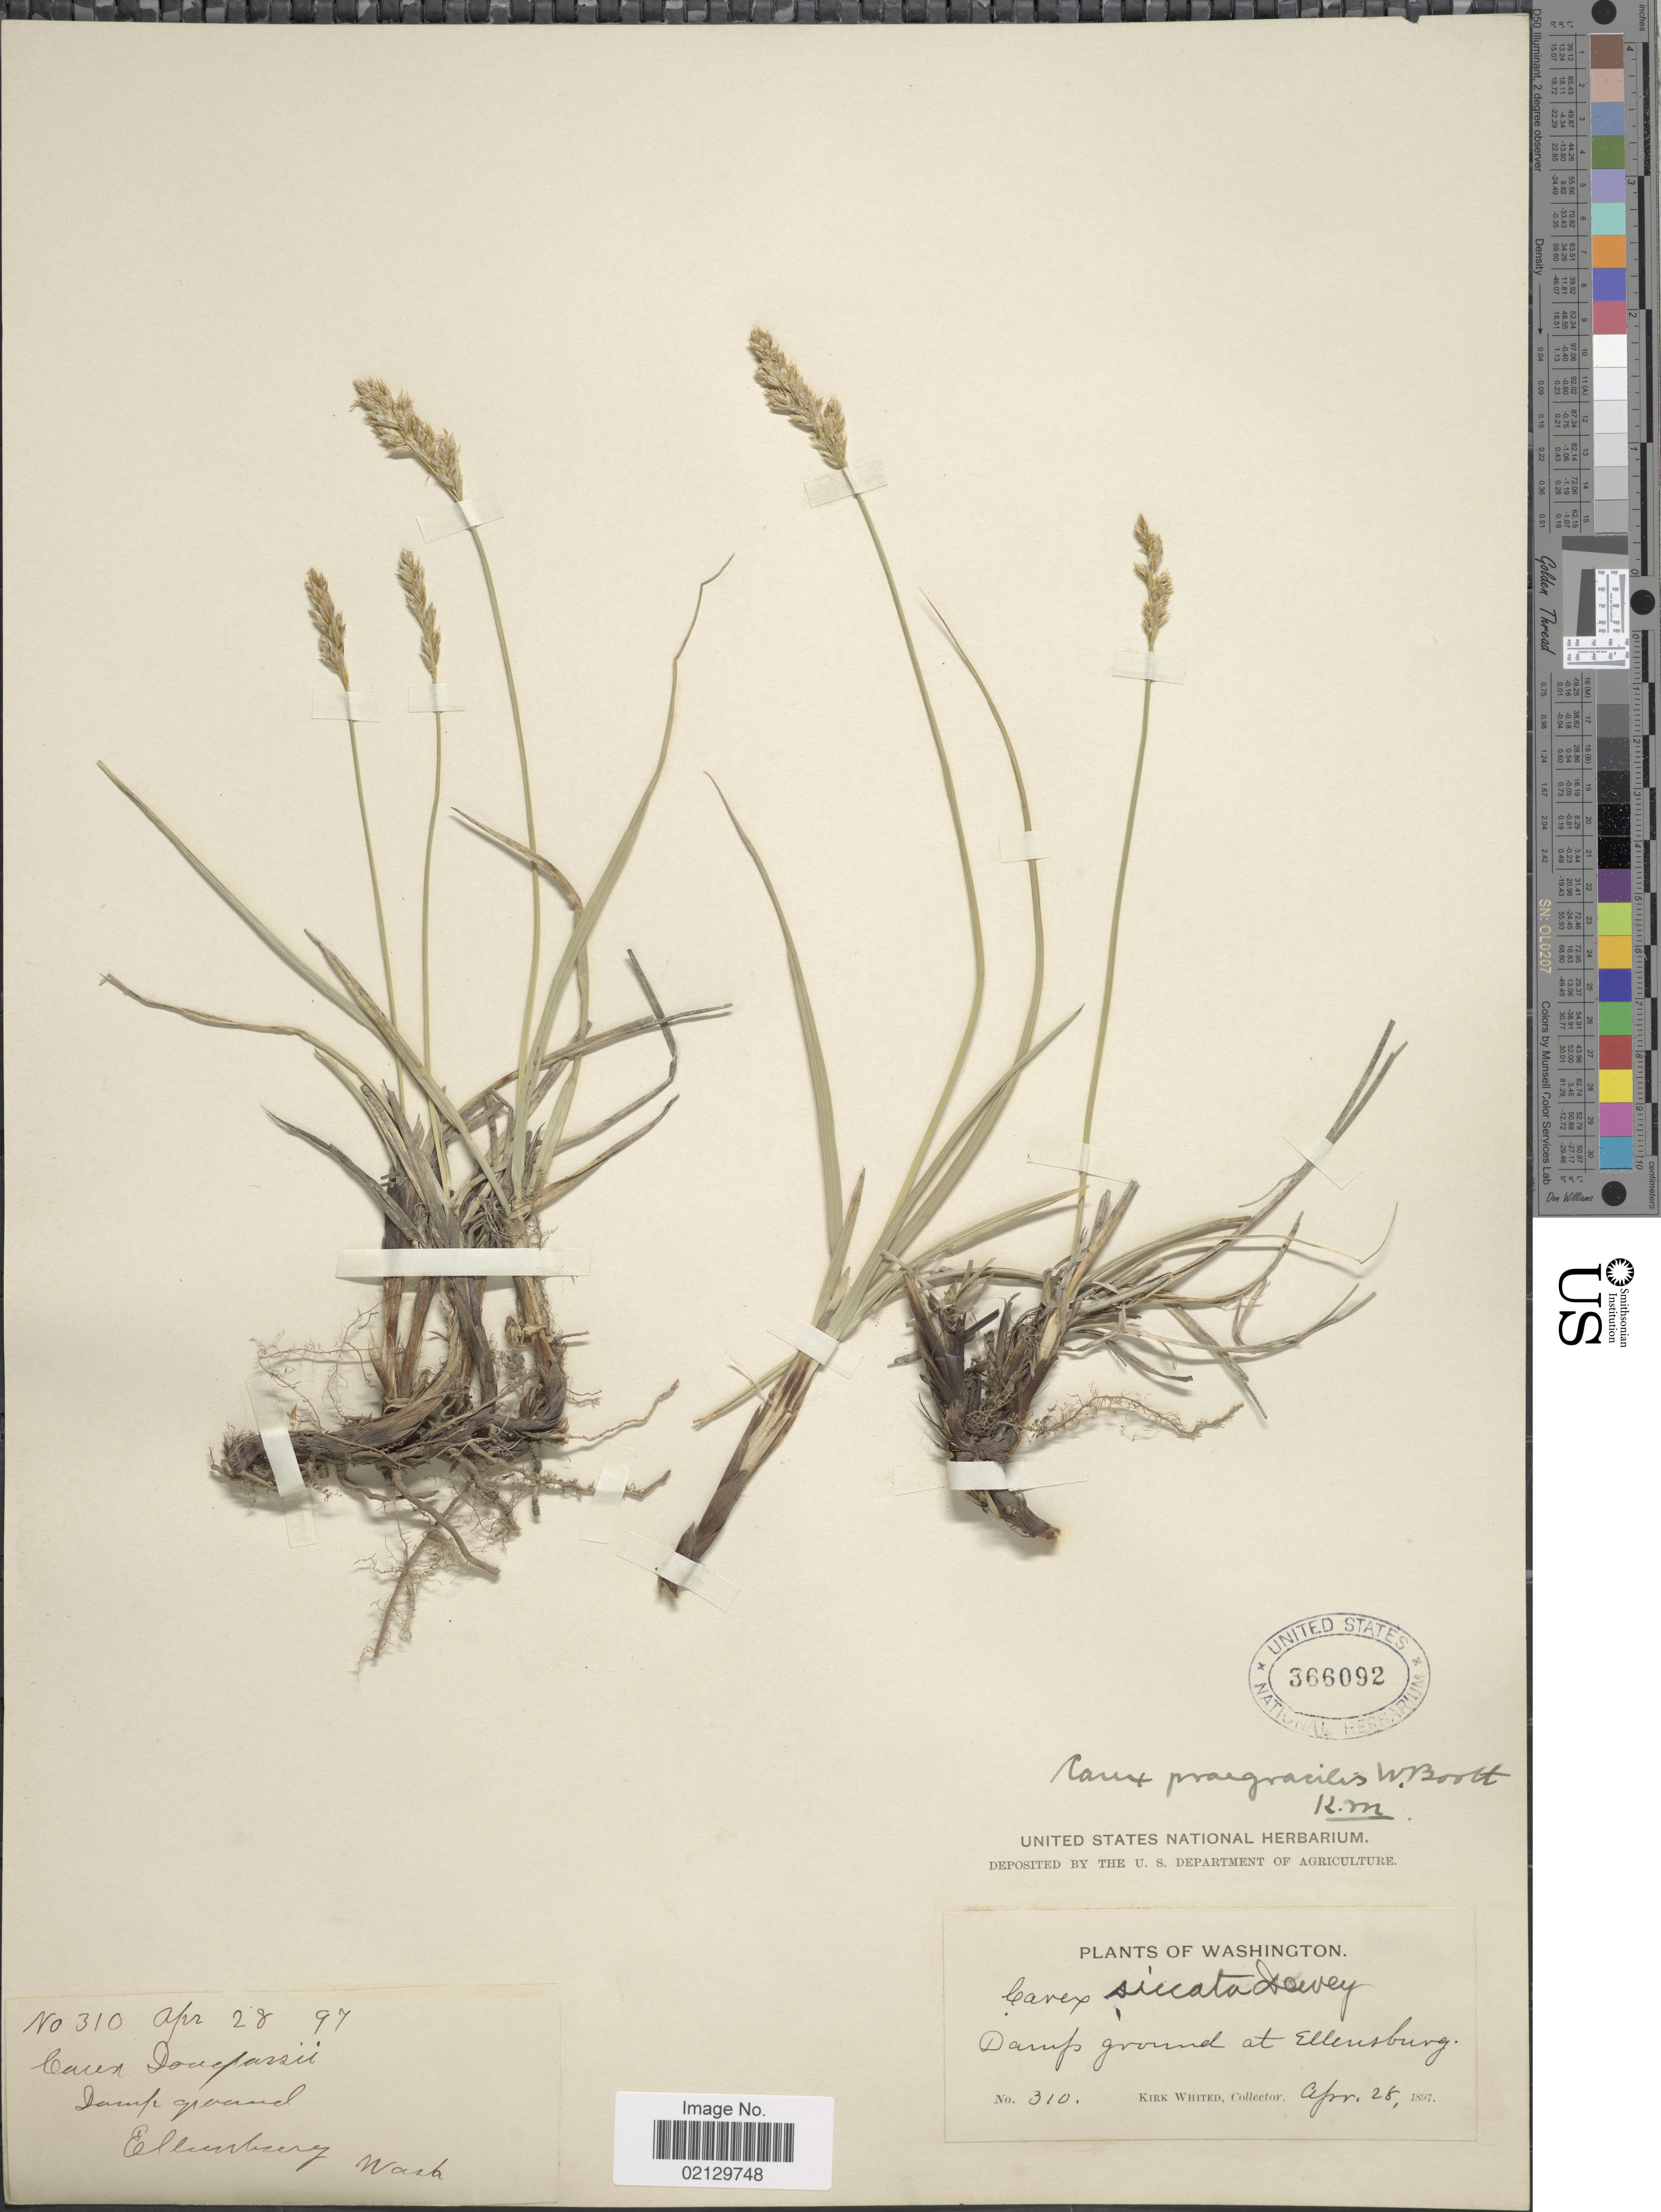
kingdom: Plantae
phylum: Tracheophyta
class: Liliopsida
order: Poales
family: Cyperaceae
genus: Carex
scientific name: Carex praegracilis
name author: W. Boott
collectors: K. Whited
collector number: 310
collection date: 1897-04-28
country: United States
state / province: Washington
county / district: Kittitas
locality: Damp ground at Ellensburg.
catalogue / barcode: US 366092